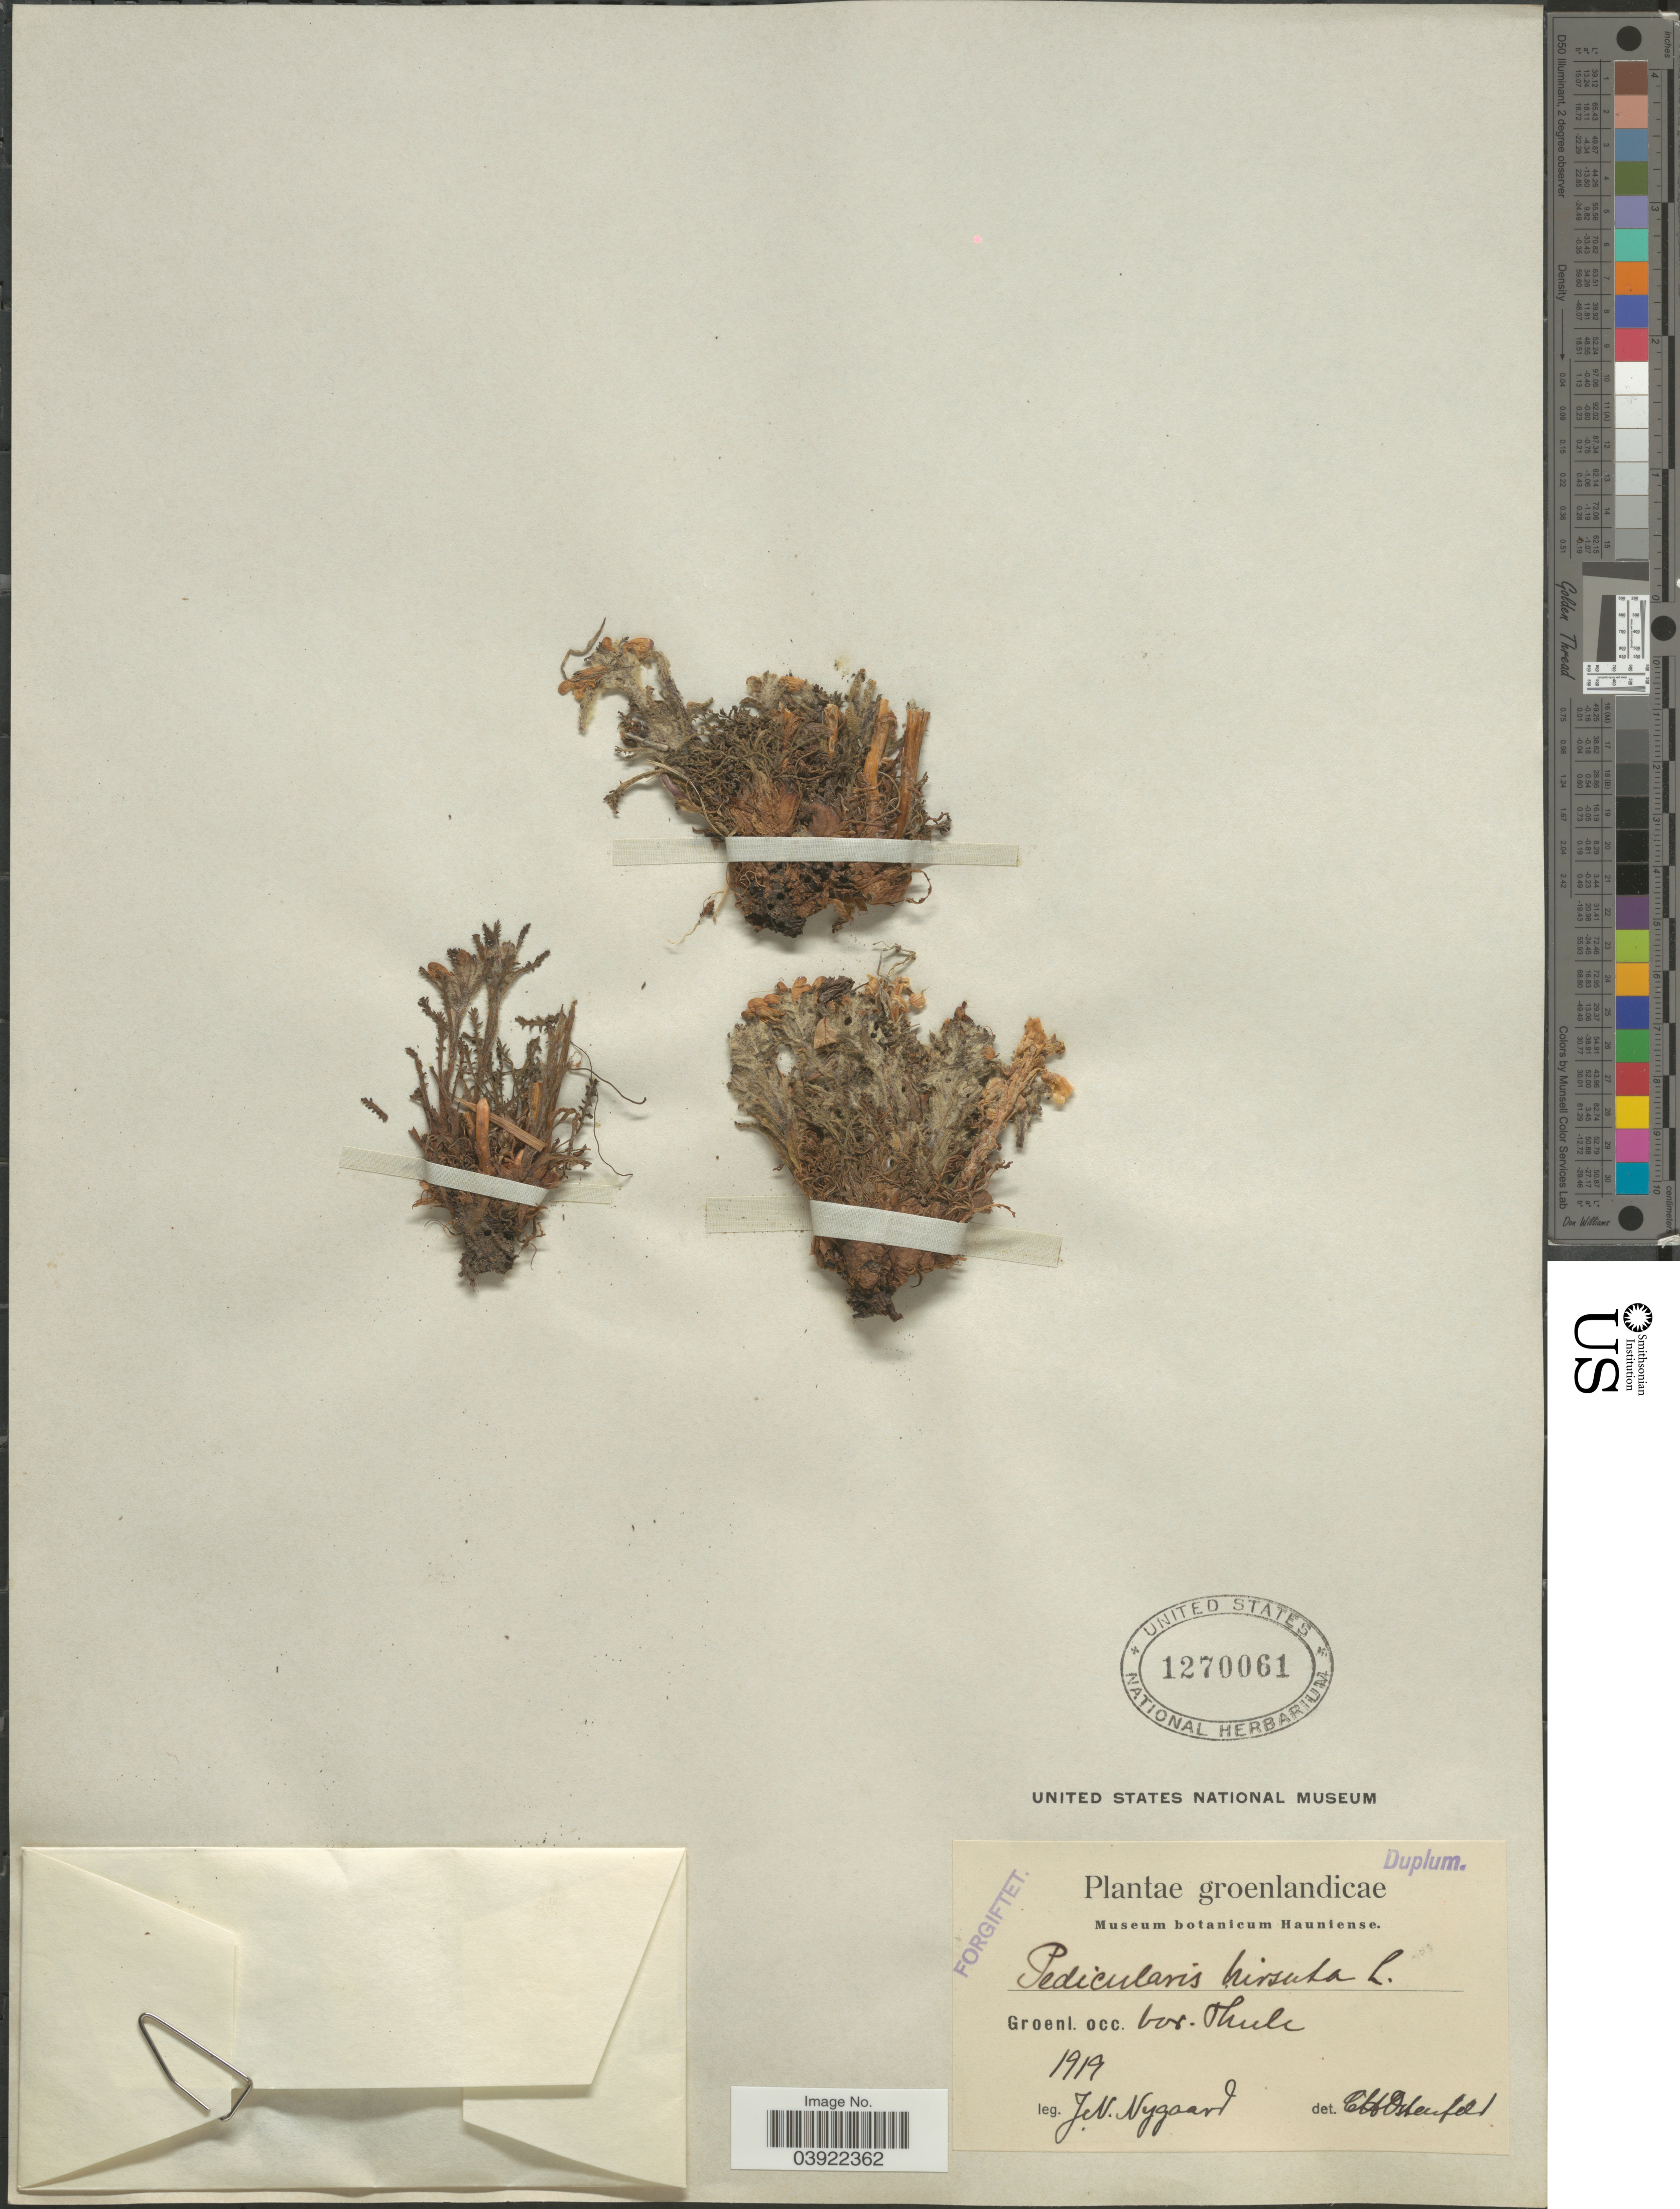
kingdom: Plantae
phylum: Tracheophyta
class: Magnoliopsida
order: Lamiales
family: Orobanchaceae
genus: Pedicularis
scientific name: Pedicularis hirsuta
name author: L.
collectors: J. Nygaard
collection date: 1919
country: Greenland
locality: Groenl. occ. bor. Thule.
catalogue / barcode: US 1270061